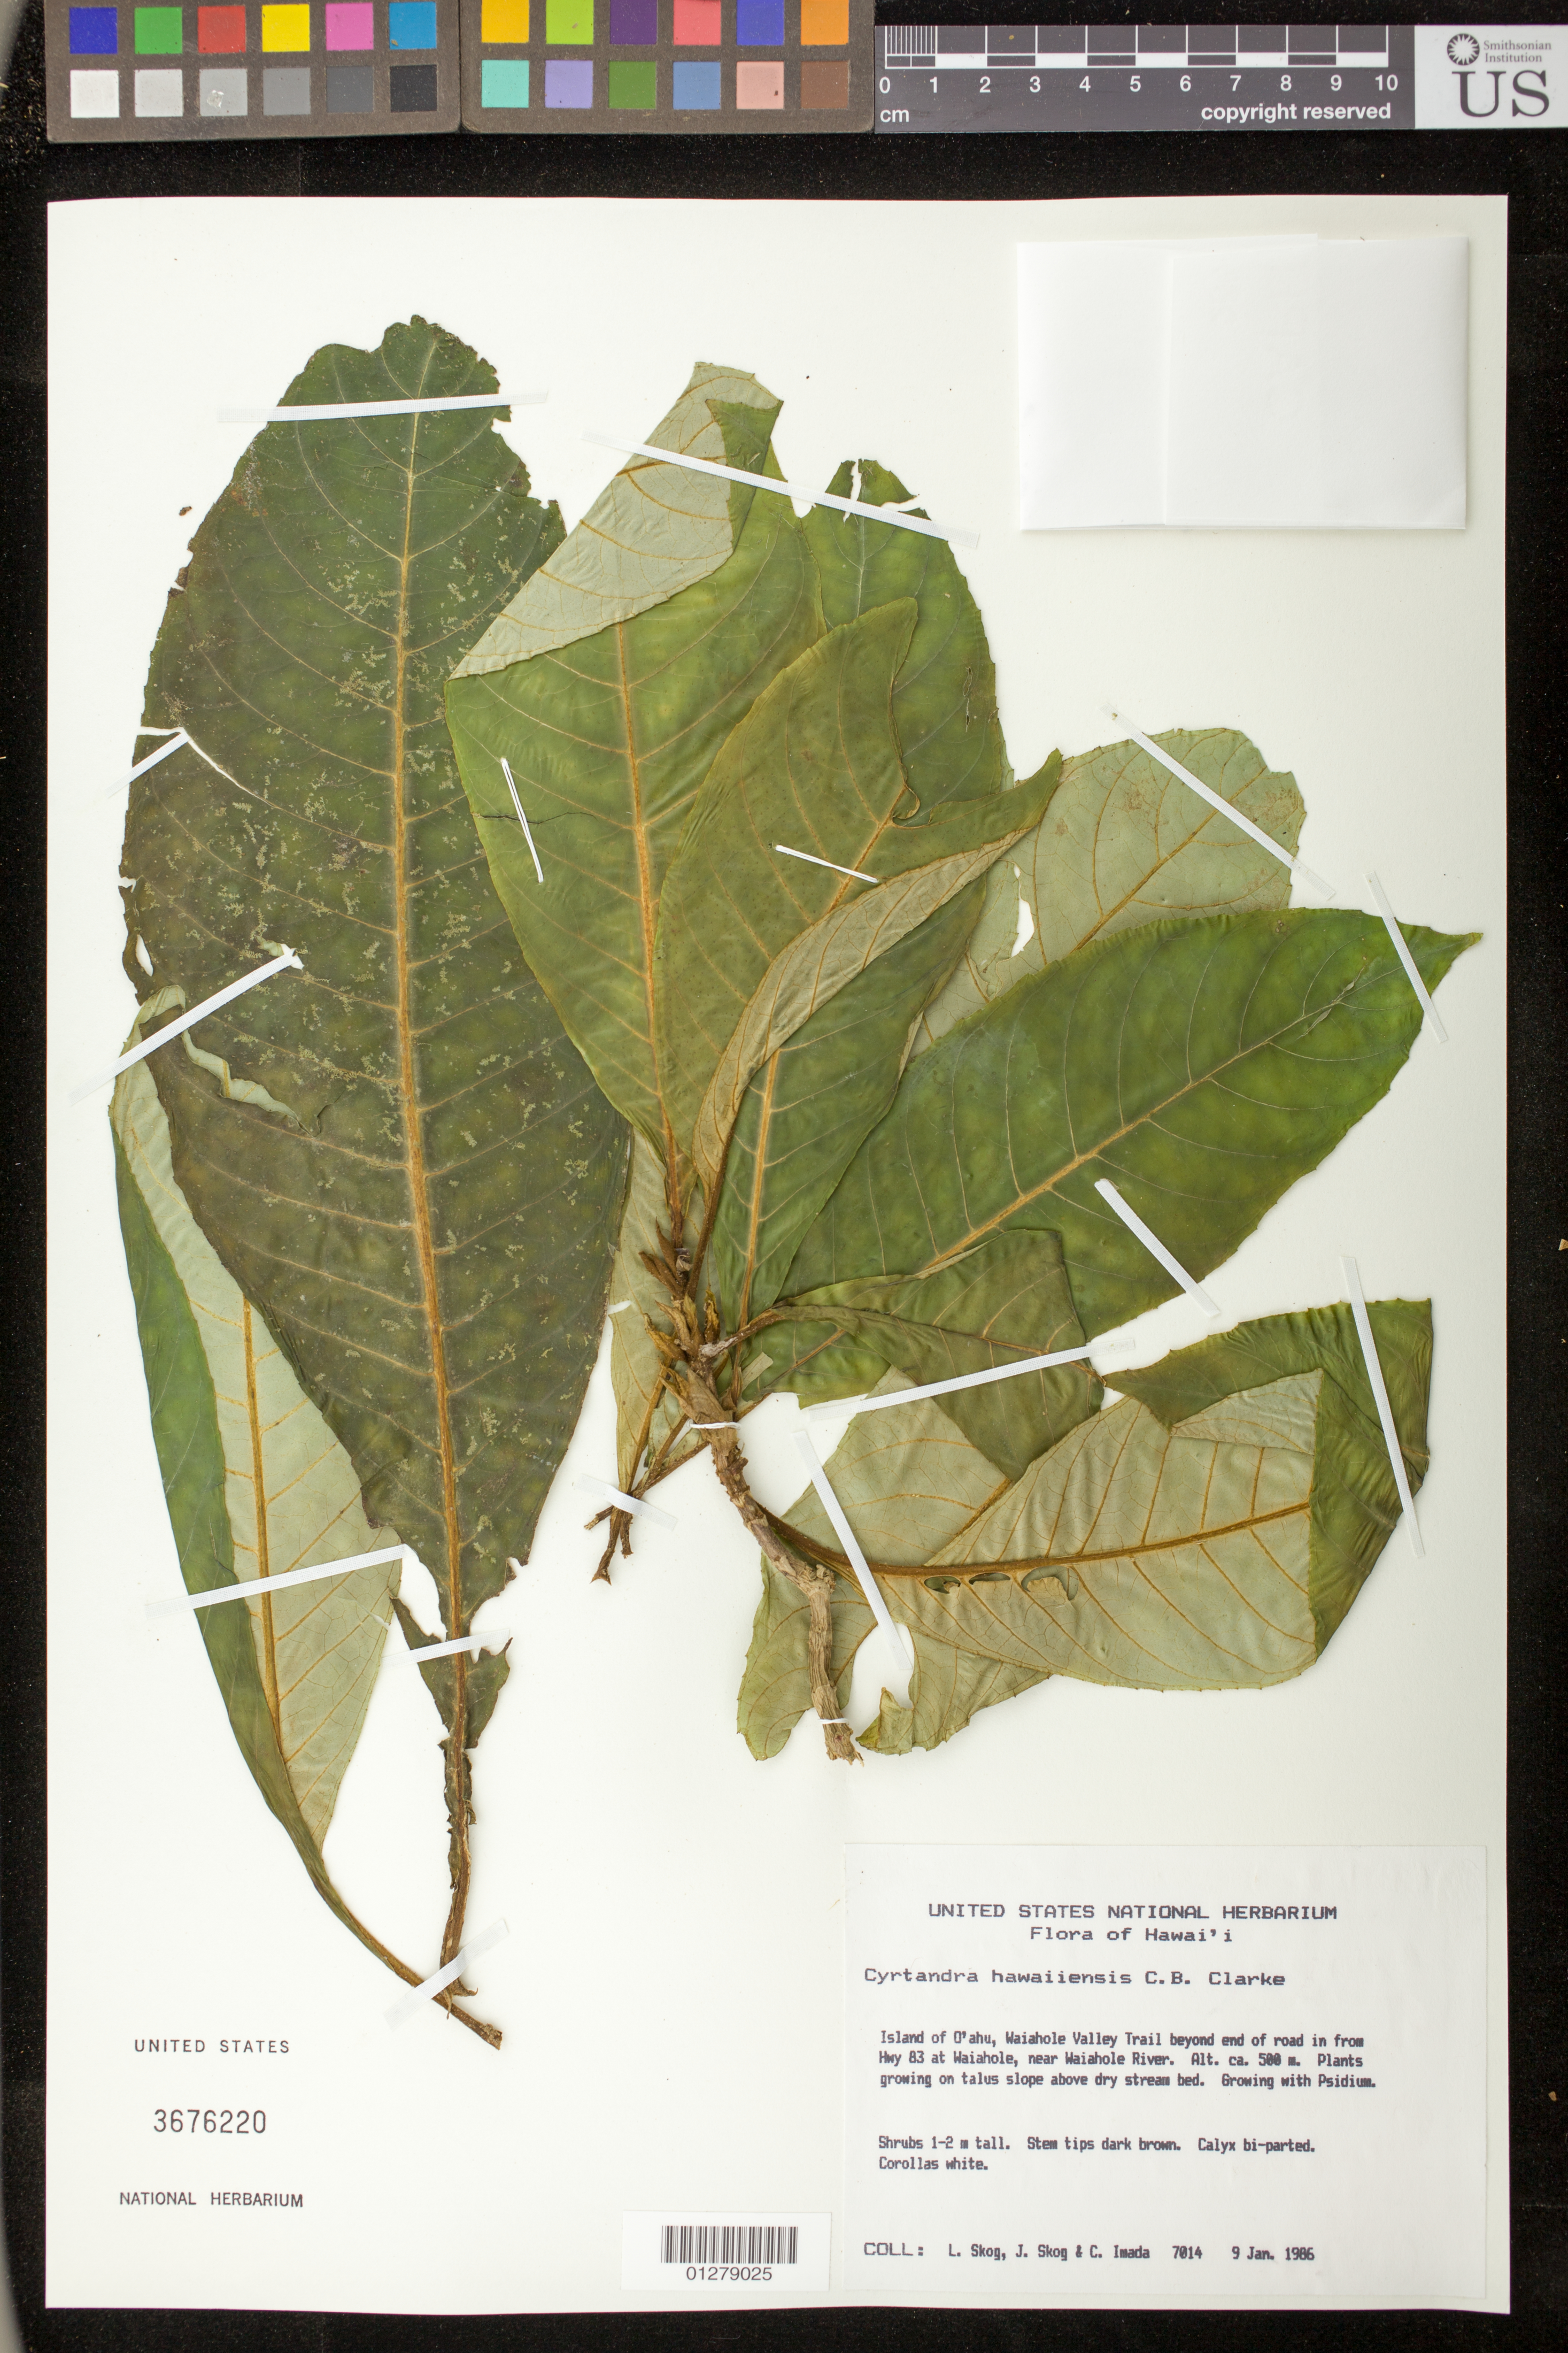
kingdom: Plantae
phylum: Tracheophyta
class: Magnoliopsida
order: Lamiales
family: Gesneriaceae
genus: Cyrtandra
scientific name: Cyrtandra hawaiensis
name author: C.B. Clarke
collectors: L. E. Skog, J. E. Skog & C. Imada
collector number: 7014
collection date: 1986-01-09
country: United States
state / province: Hawaii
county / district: Honolulu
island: Oahu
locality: Waiahole Valley Trail beyond end of road in from Hwy 83 at Waiahole, near Waiahole River.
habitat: On talus slope above dry stream bed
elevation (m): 500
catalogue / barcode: US 3676220